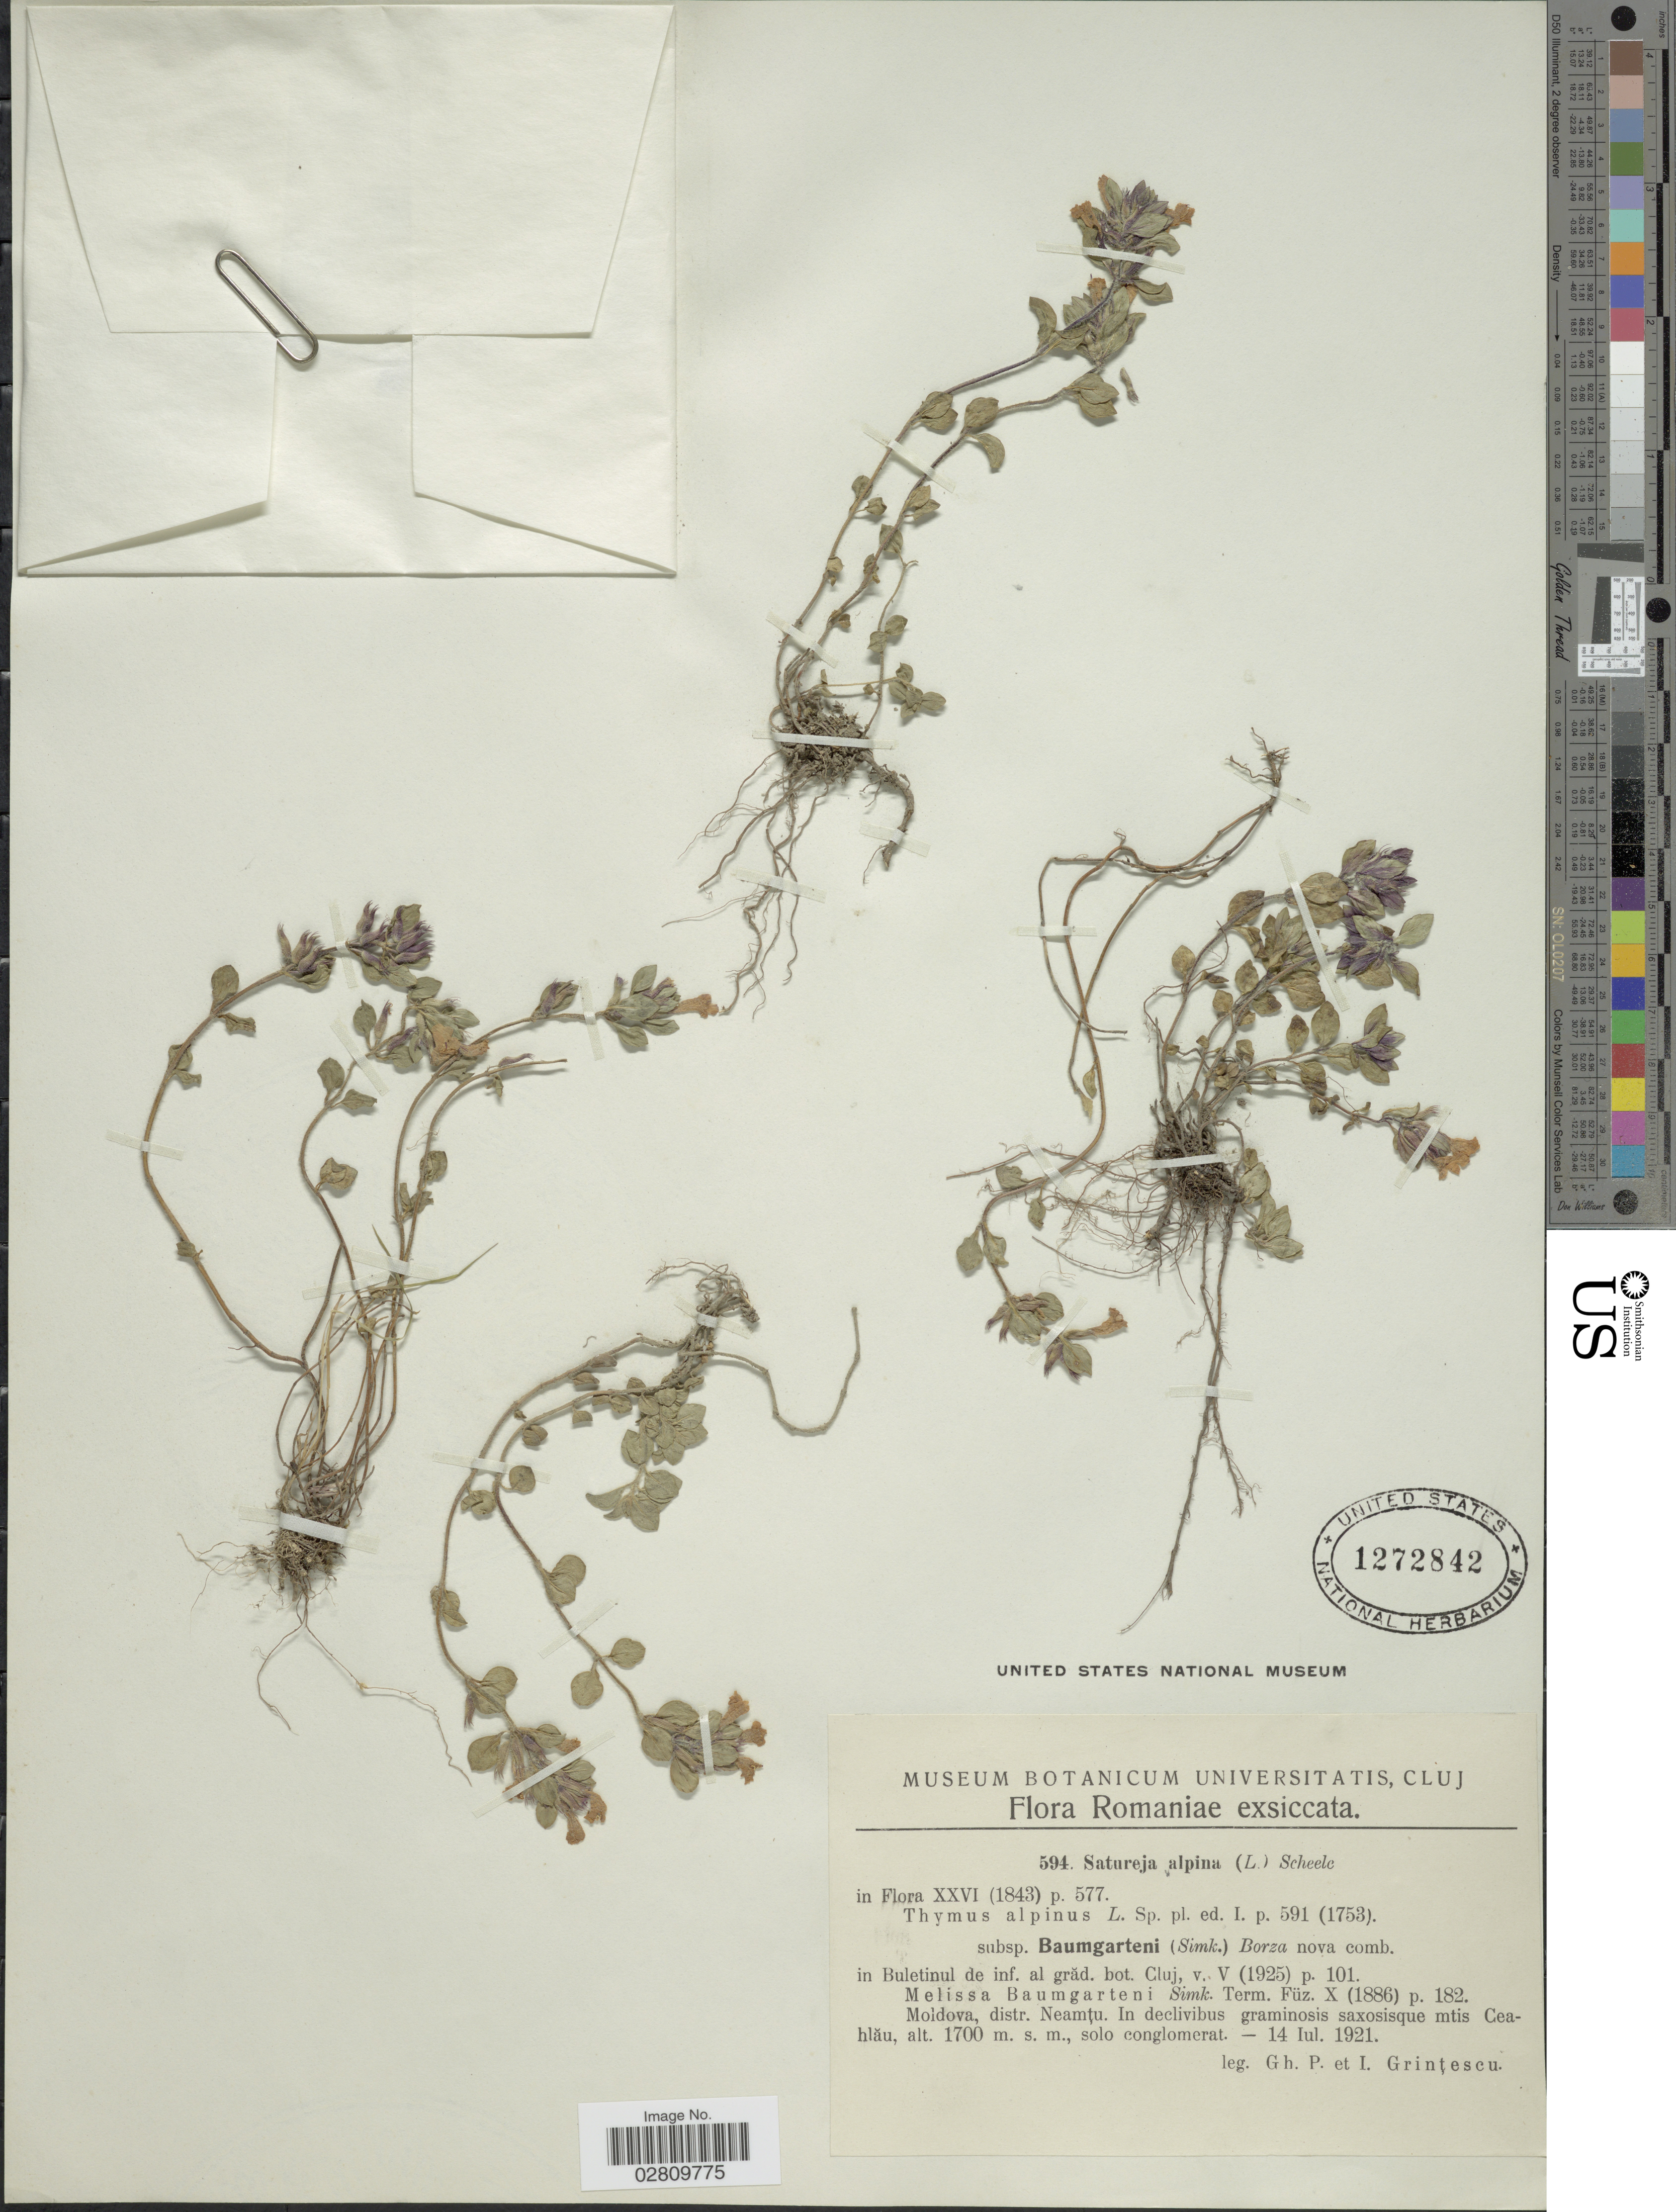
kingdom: Plantae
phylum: Tracheophyta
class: Magnoliopsida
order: Lamiales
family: Lamiaceae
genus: Acinos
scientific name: Acinos alpinus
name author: Moench.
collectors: G. Grintescu & I. Grintescu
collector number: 594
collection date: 1921-07-14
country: Romania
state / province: Neamt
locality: Moldova, distr. Neamtu. In declivibus graminosis saxosisque mtis Ceahlau, solo conglomerat.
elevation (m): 1700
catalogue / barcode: US 1272842